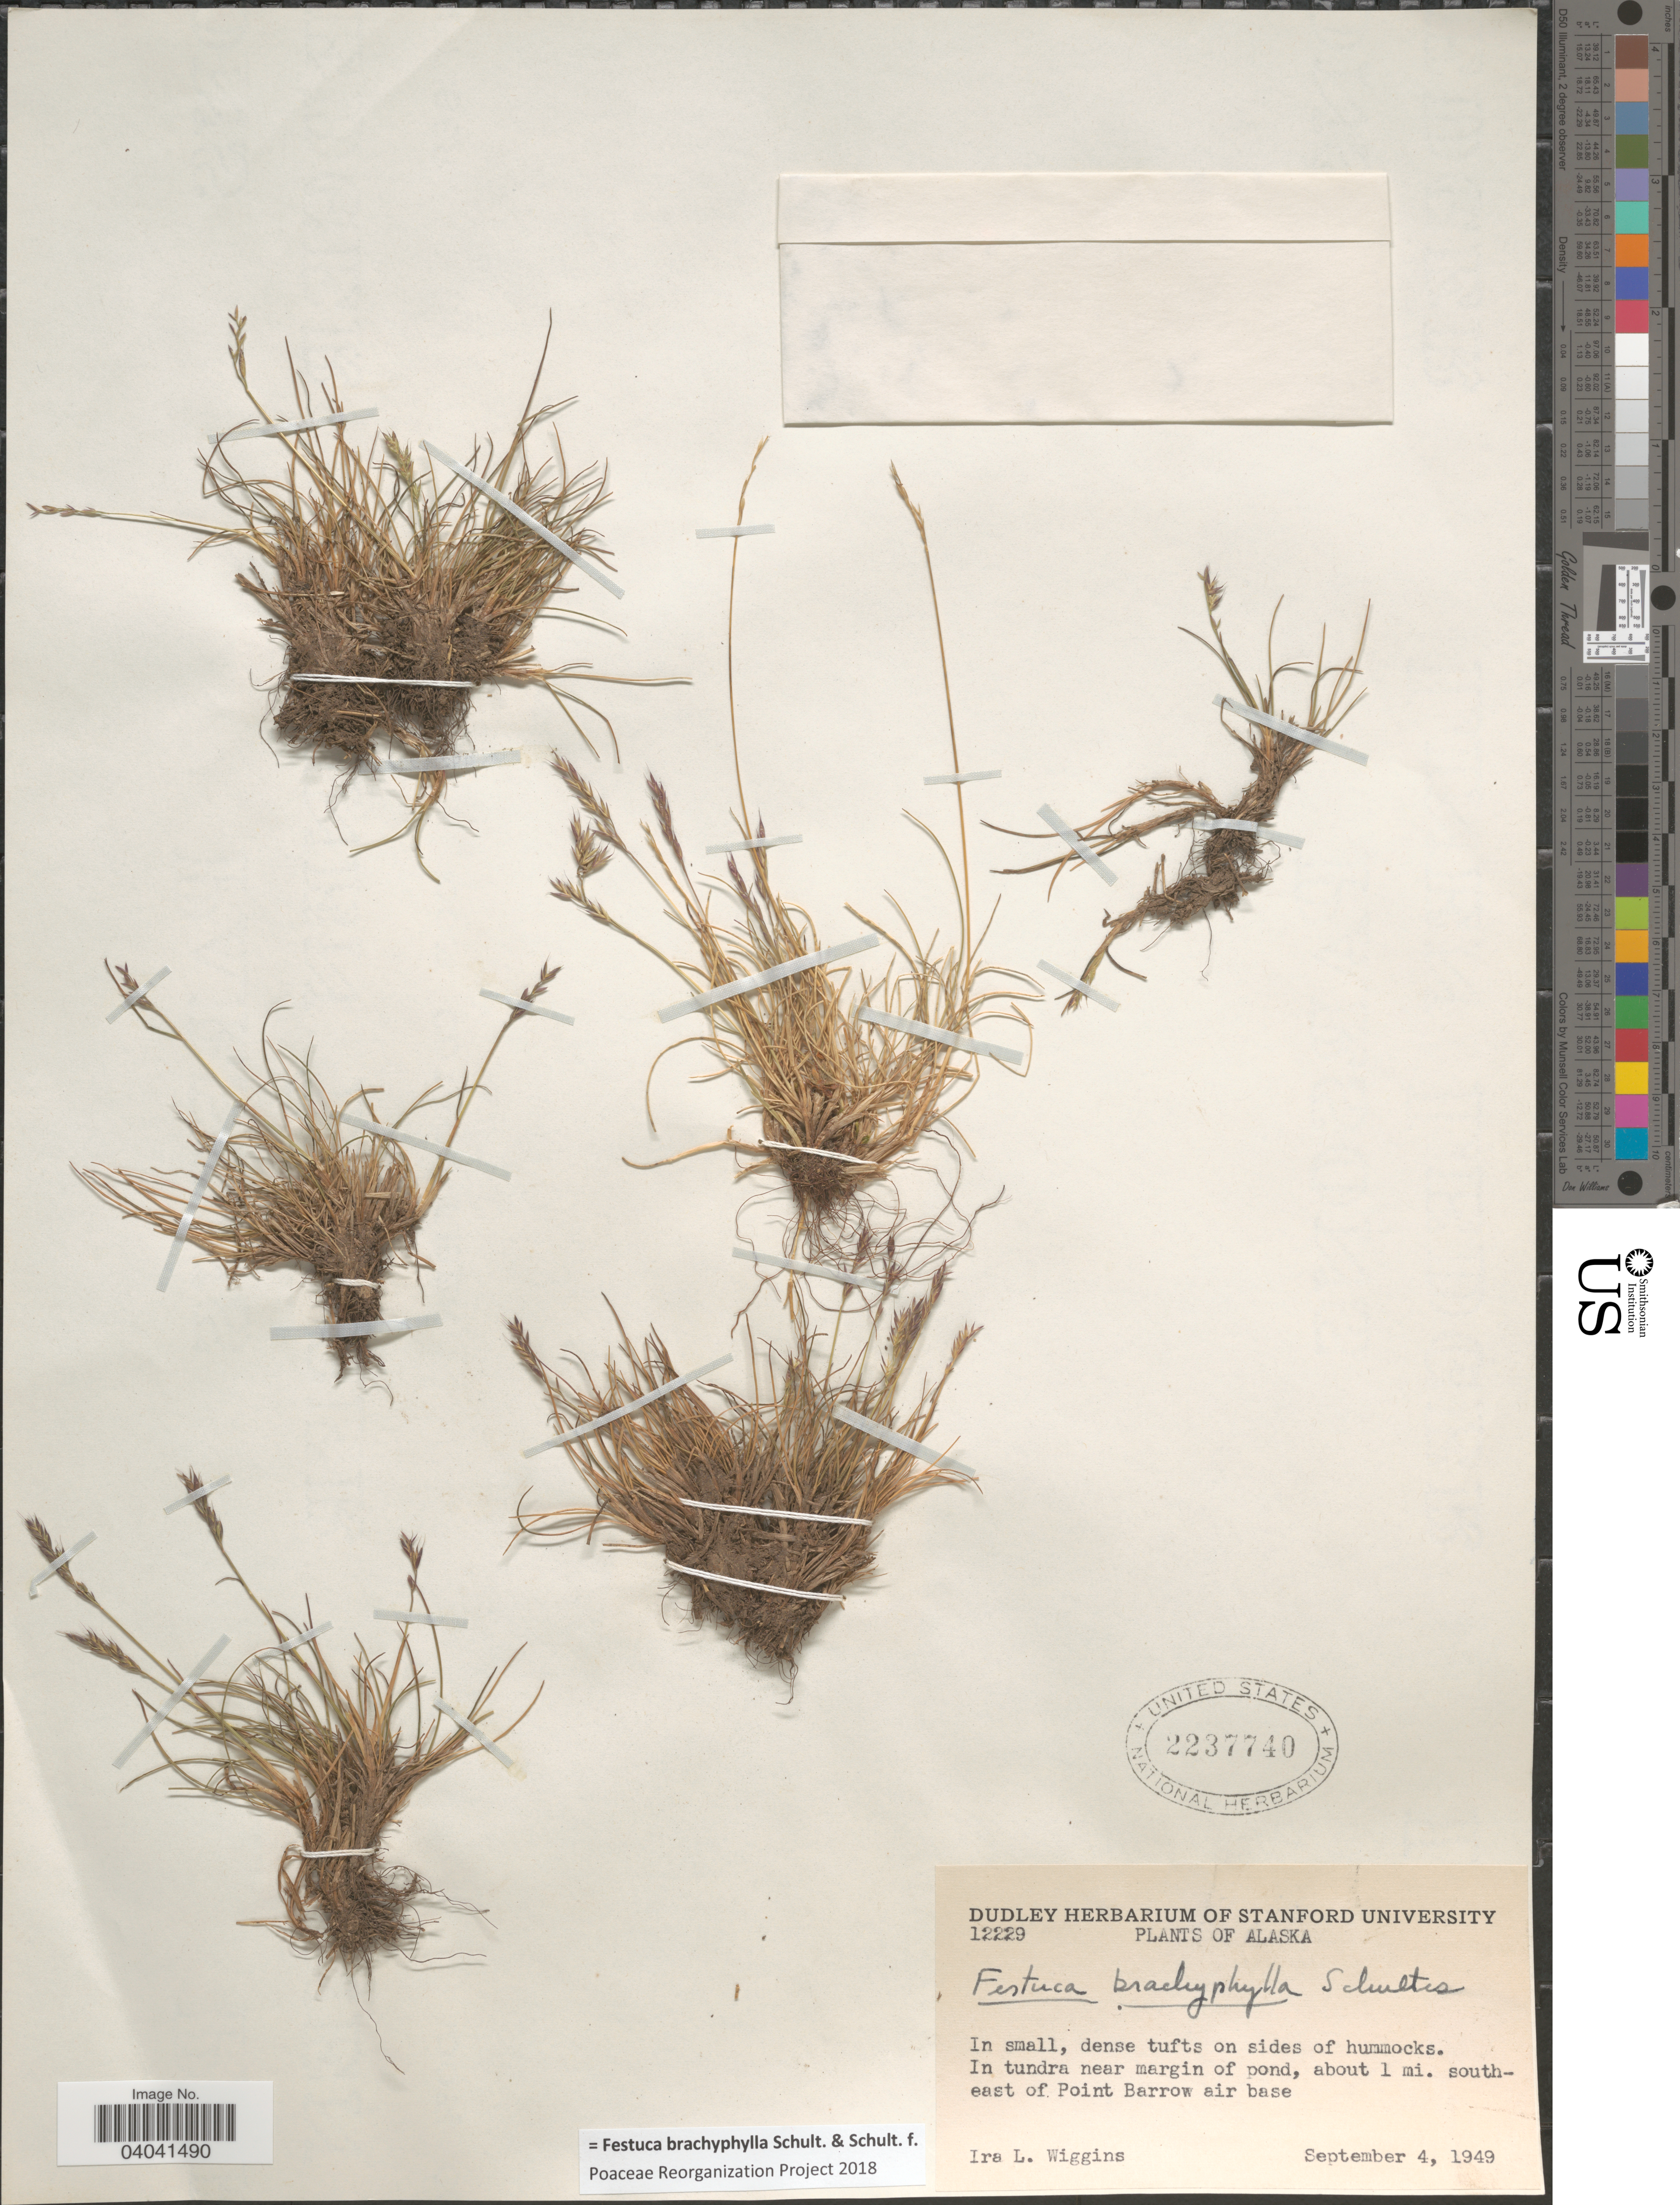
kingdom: Plantae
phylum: Tracheophyta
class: Liliopsida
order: Poales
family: Poaceae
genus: Festuca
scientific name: Festuca brachyphylla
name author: Schult. & Schult. f.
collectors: I. L. Wiggins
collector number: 12229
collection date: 1949-09-04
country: United States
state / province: Alaska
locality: In tundra near margin of pond, about 1 mi. south-east of Point Barrow air base.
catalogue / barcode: US 2237740